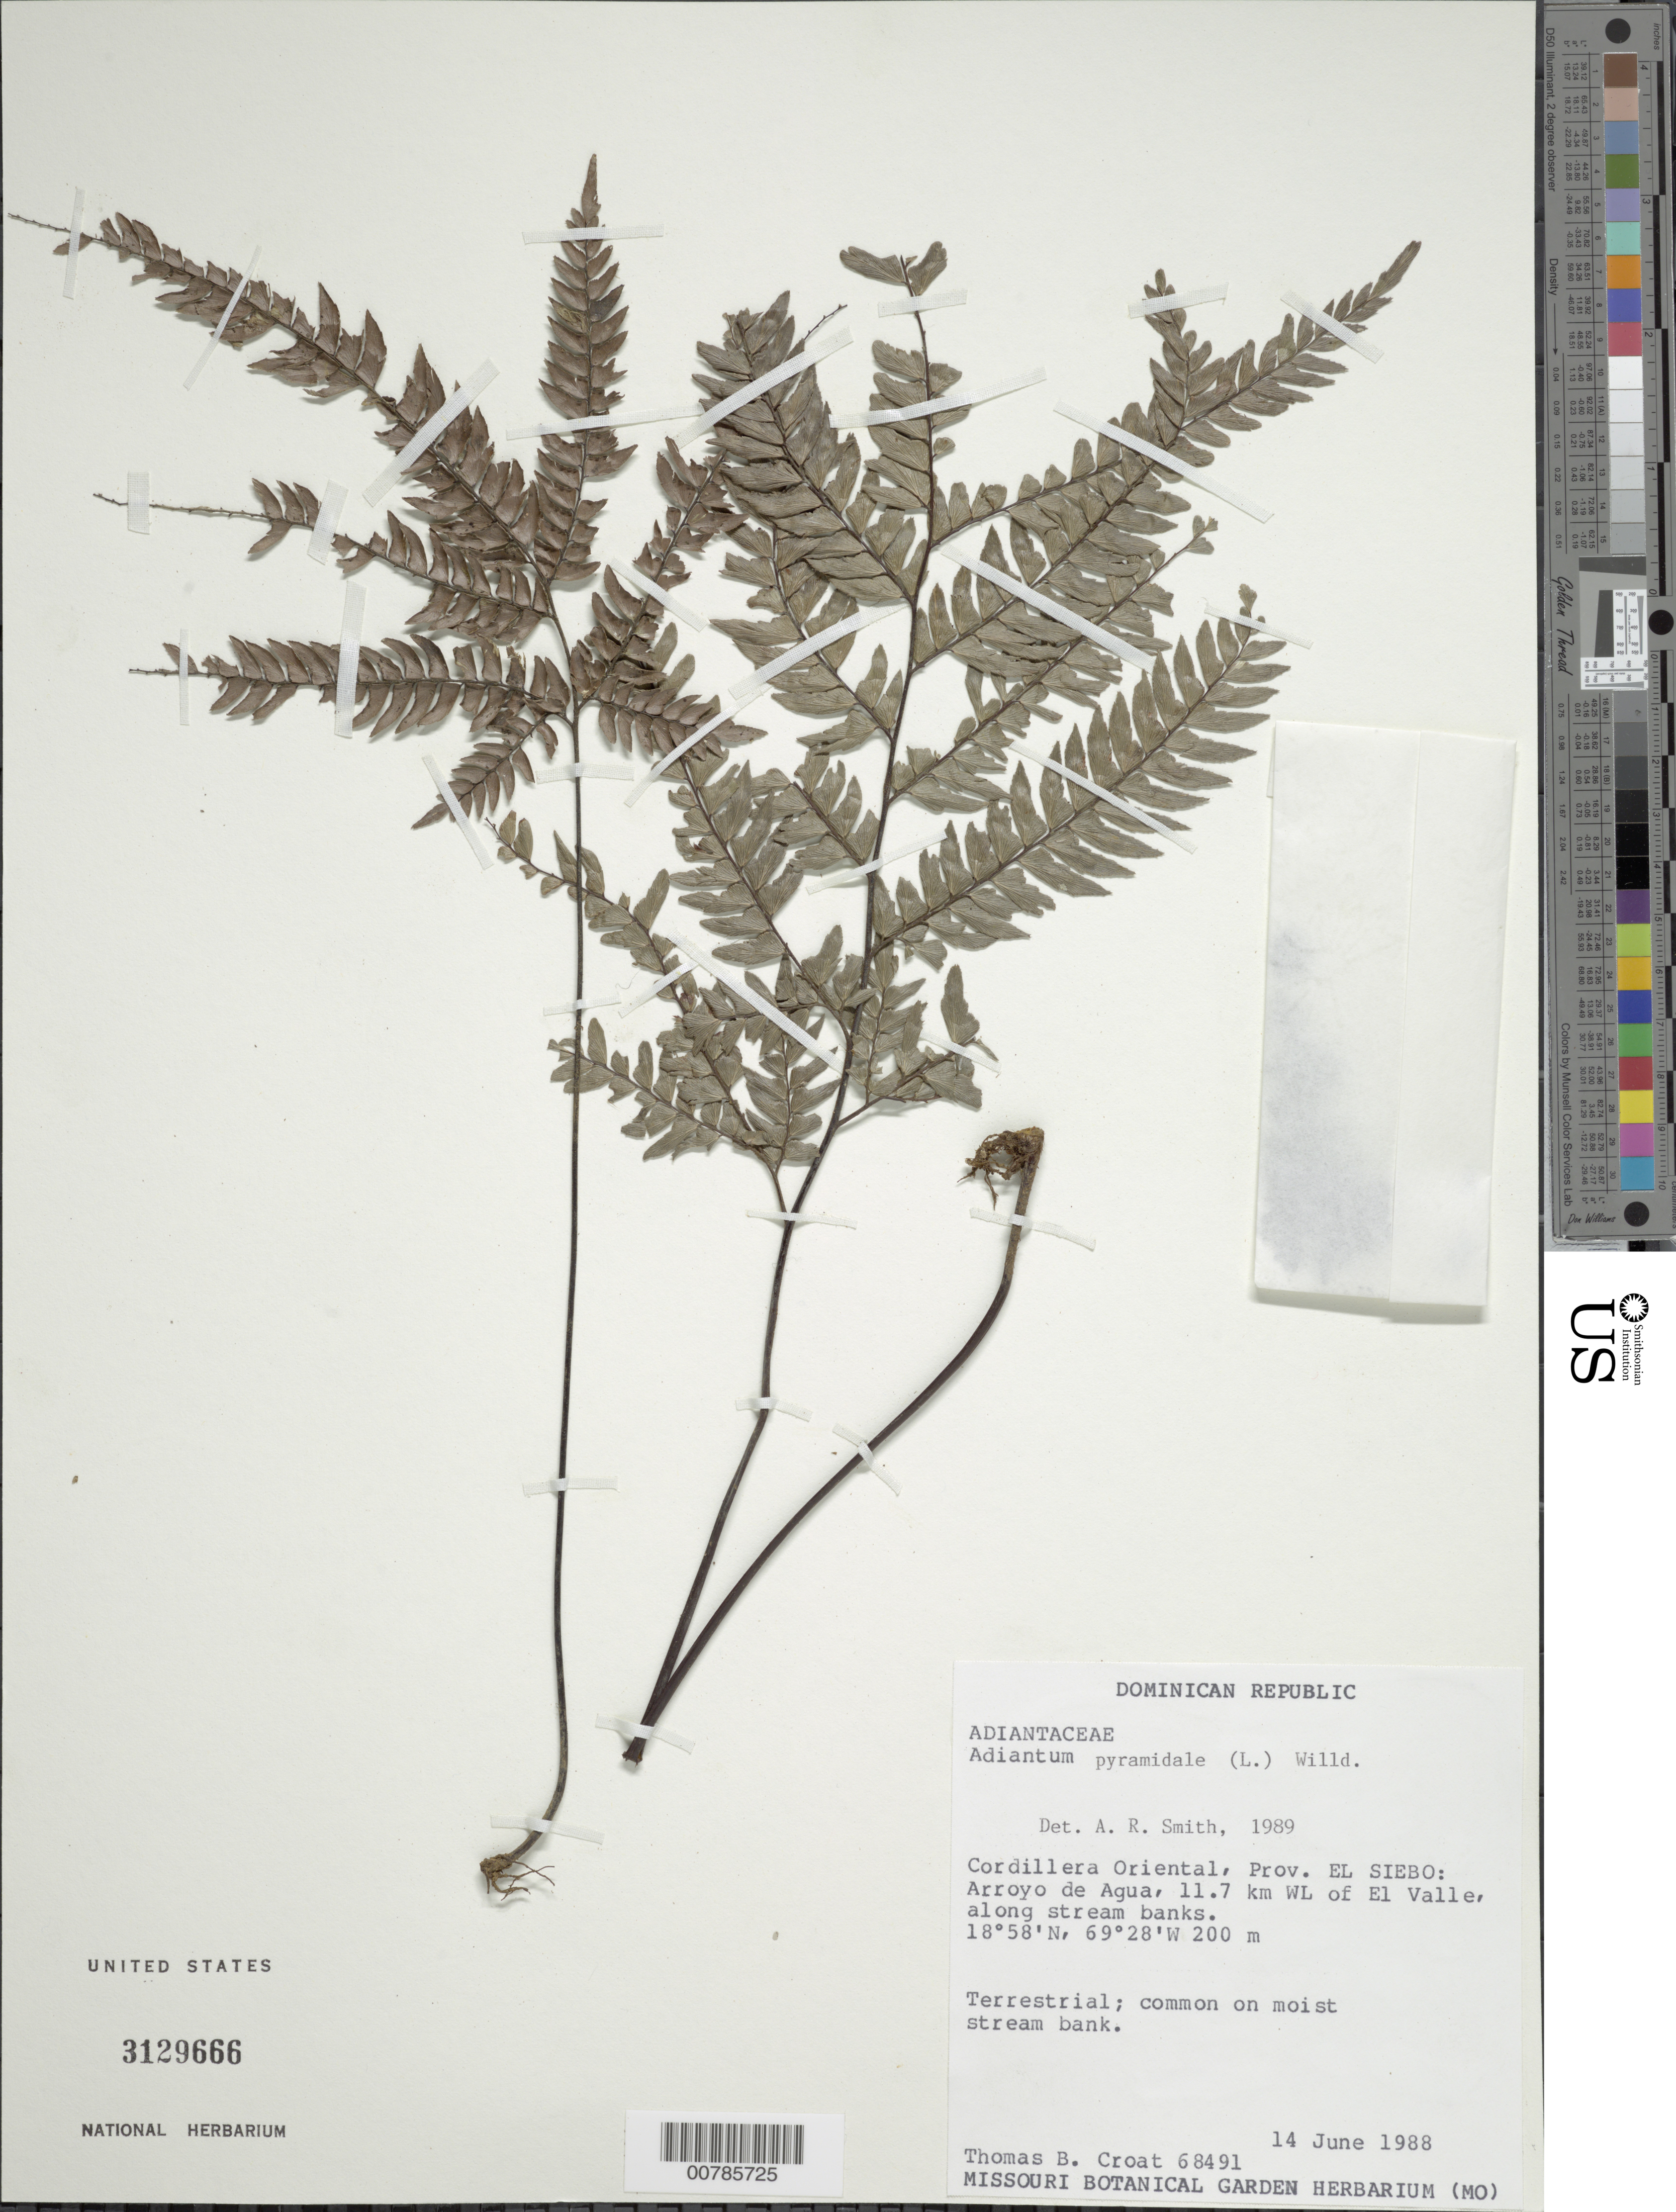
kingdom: Plantae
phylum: Tracheophyta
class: Polypodiopsida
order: Polypodiales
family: Pteridaceae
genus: Adiantum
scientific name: Adiantum pyramidale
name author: (L.) Willd.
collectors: T. B. Croat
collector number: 68491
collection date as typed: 14 Jun 1988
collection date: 1988-06-14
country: Dominican Republic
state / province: El Seibo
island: Hispaniola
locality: Cordillera Oriental, Arroyo de Agua, 11.7 km WL of El Valle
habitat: moist stream bank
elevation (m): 200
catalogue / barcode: US 3129666